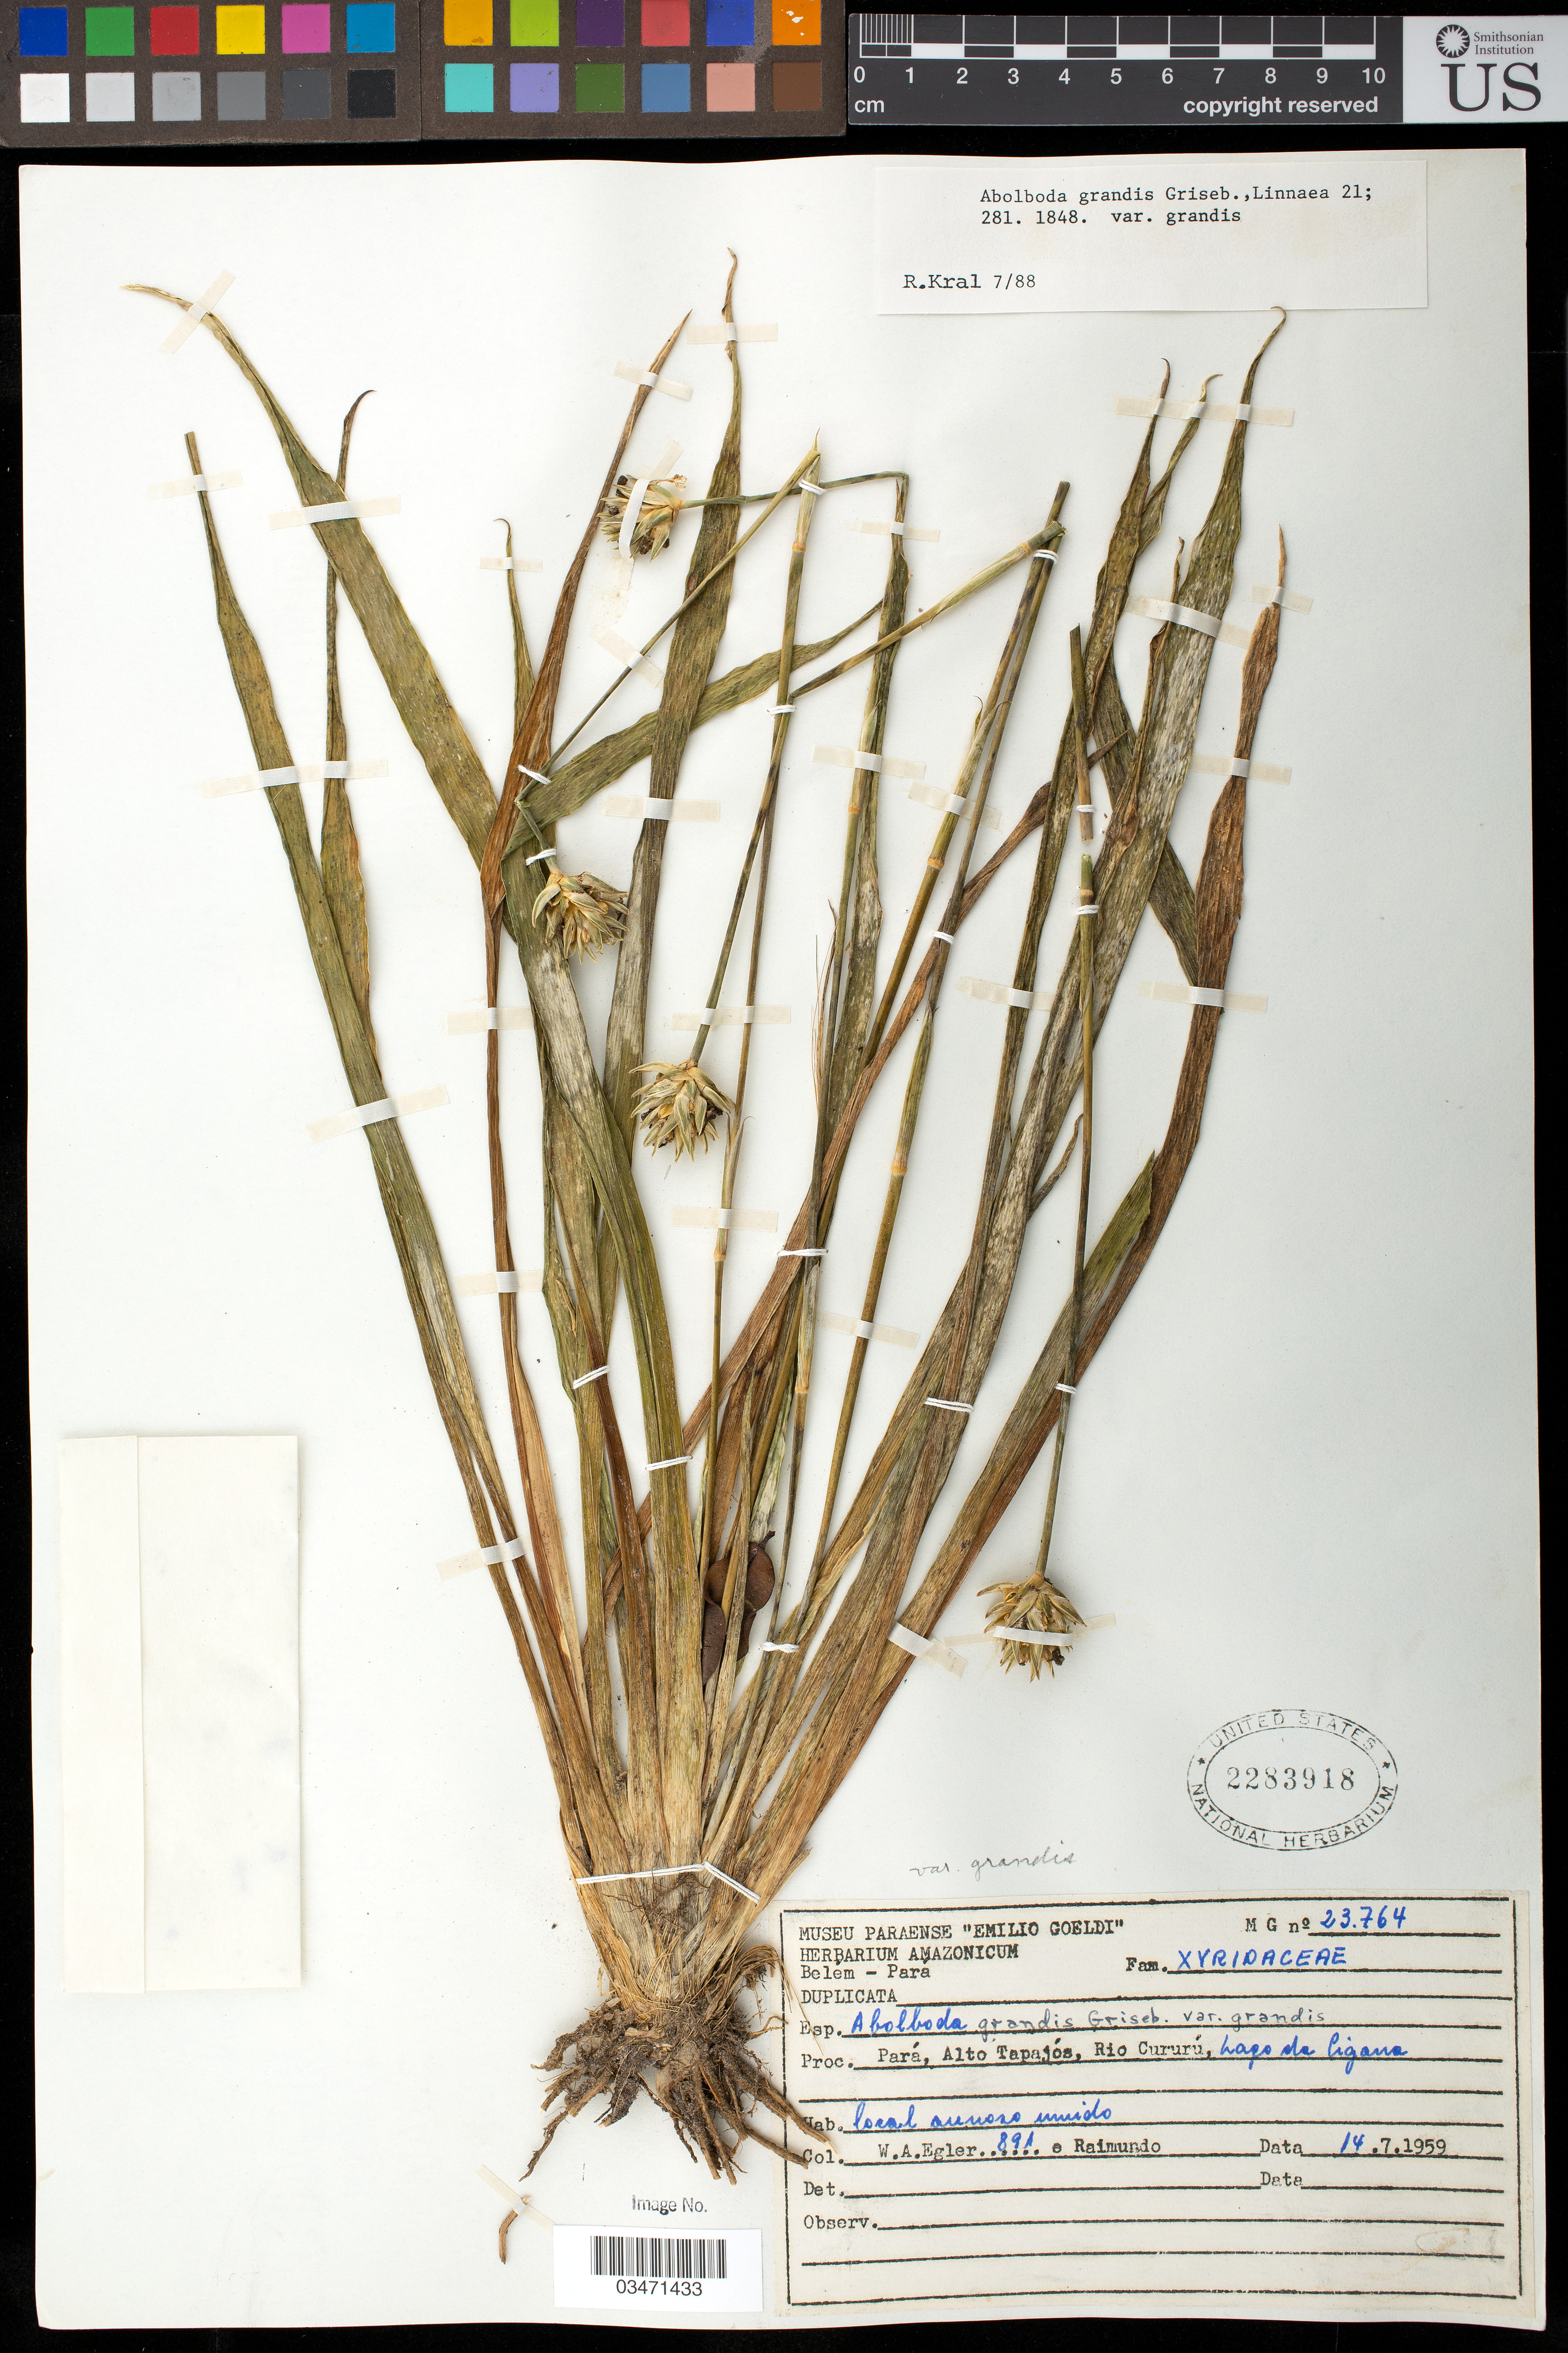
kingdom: Plantae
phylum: Tracheophyta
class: Liliopsida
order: Poales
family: Xyridaceae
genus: Abolboda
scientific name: Abolboda grandis var. grandis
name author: Griseb.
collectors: W. A. Egler & -. Raimundo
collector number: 891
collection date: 1959-07-14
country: Brazil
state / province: Pará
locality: Alto Tapajós, Rio Cururu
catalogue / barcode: US 2283918